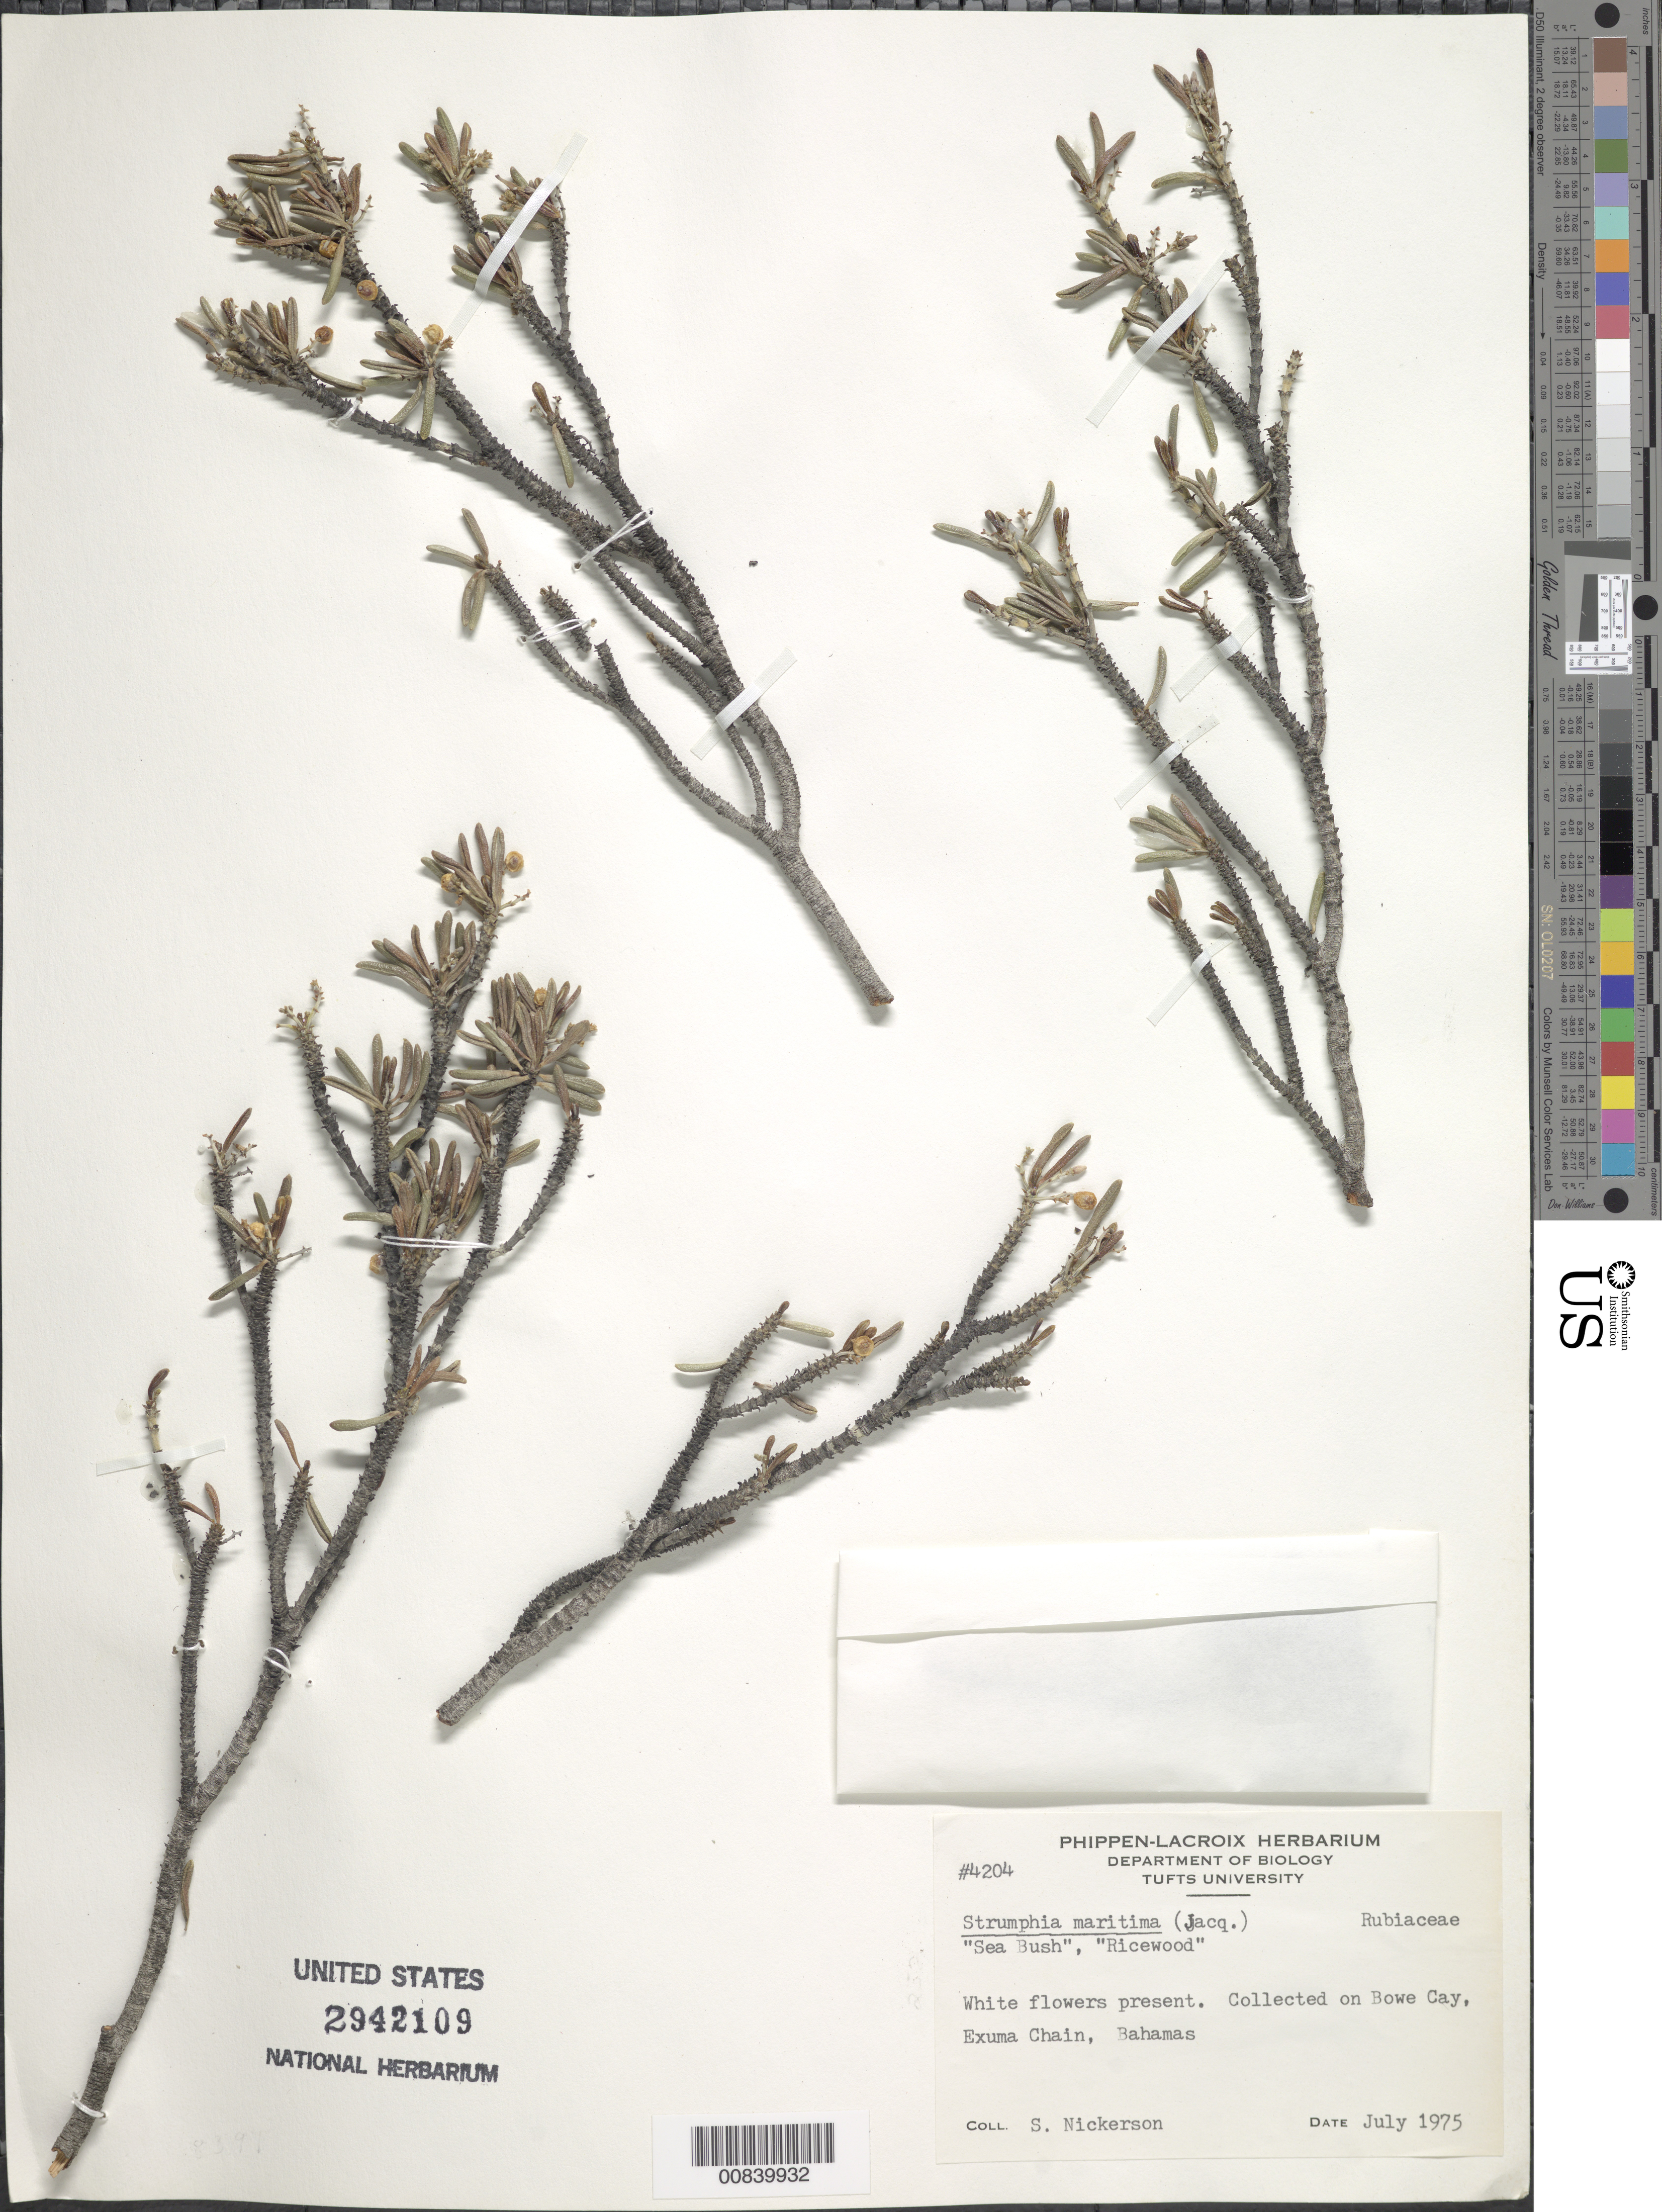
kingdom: Plantae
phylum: Tracheophyta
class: Magnoliopsida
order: Gentianales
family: Rubiaceae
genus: Strumpfia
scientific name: Strumpfia maritima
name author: Jacq.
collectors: S. Nickerson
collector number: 4204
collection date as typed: Jul 1975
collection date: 1975-07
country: Bahamas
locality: Bowe Cay, Exuma Chain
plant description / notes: Common name: Sea bush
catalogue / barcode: US 2942109